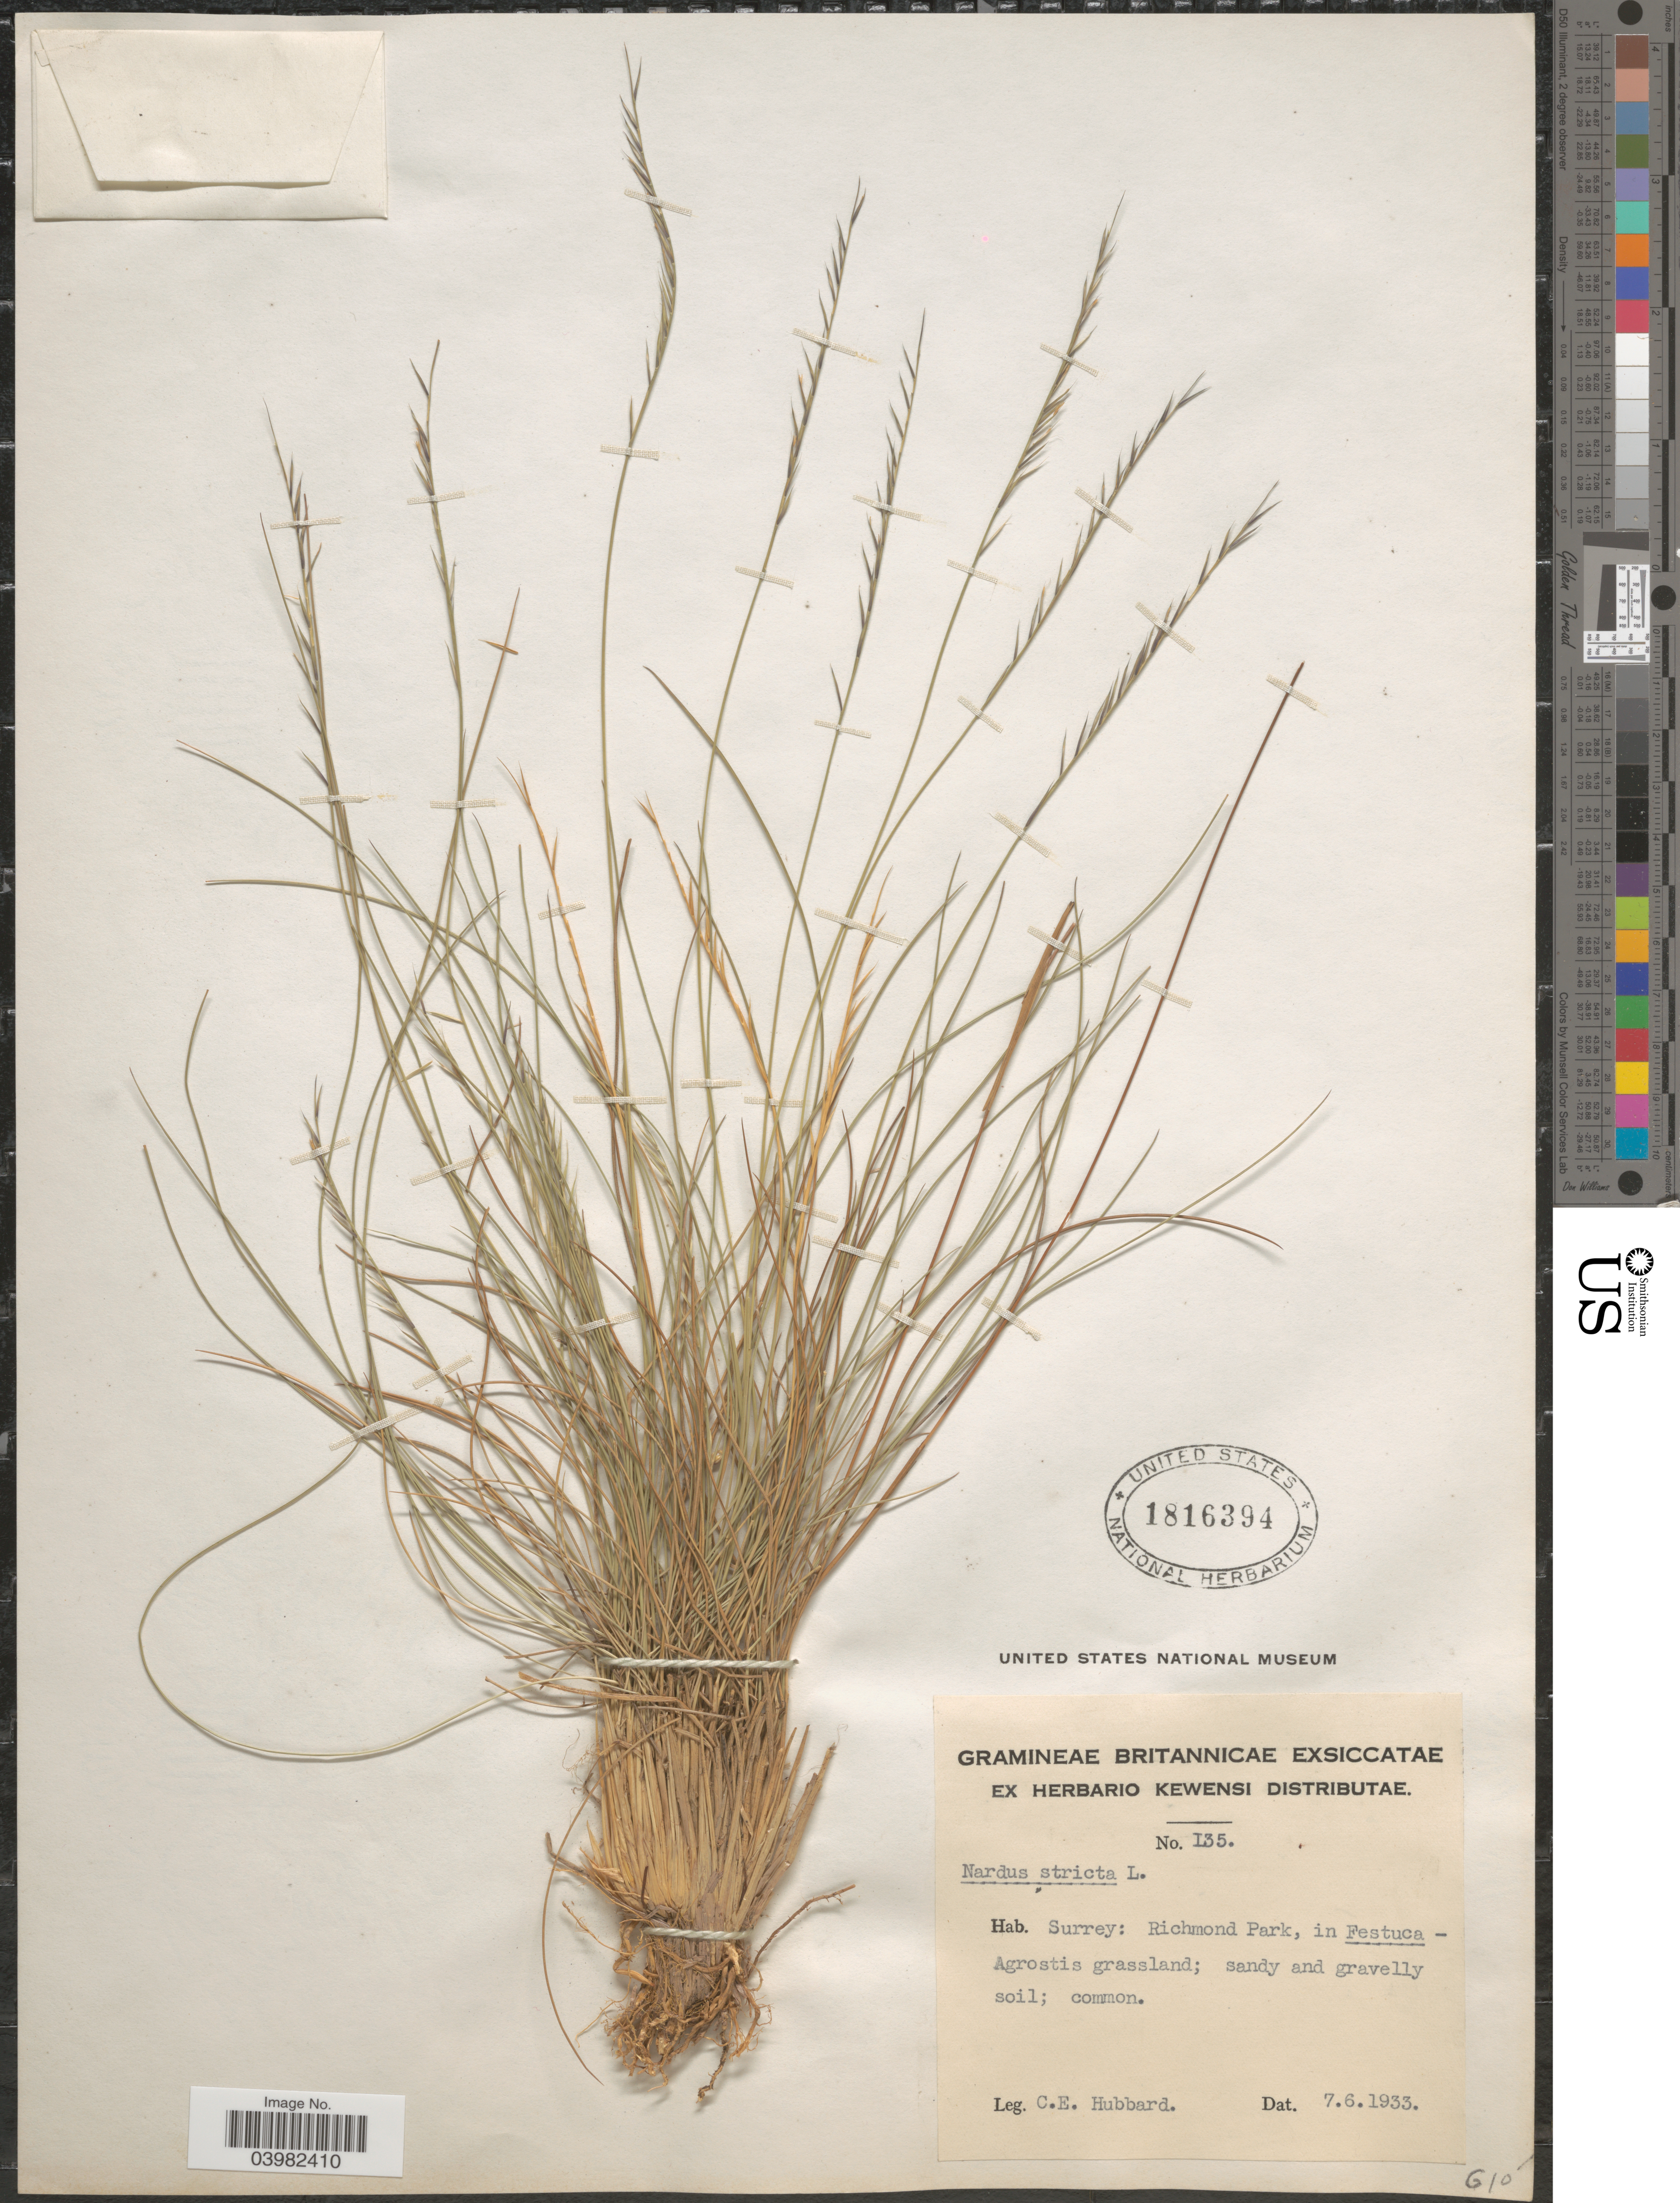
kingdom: Plantae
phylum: Tracheophyta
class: Liliopsida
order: Poales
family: Poaceae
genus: Nardus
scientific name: Nardus stricta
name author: L.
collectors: C. E. Hubbard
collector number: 135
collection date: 1933-06-07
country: United Kingdom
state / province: England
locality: Surrey: Richmond Park.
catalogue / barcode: US 1816394